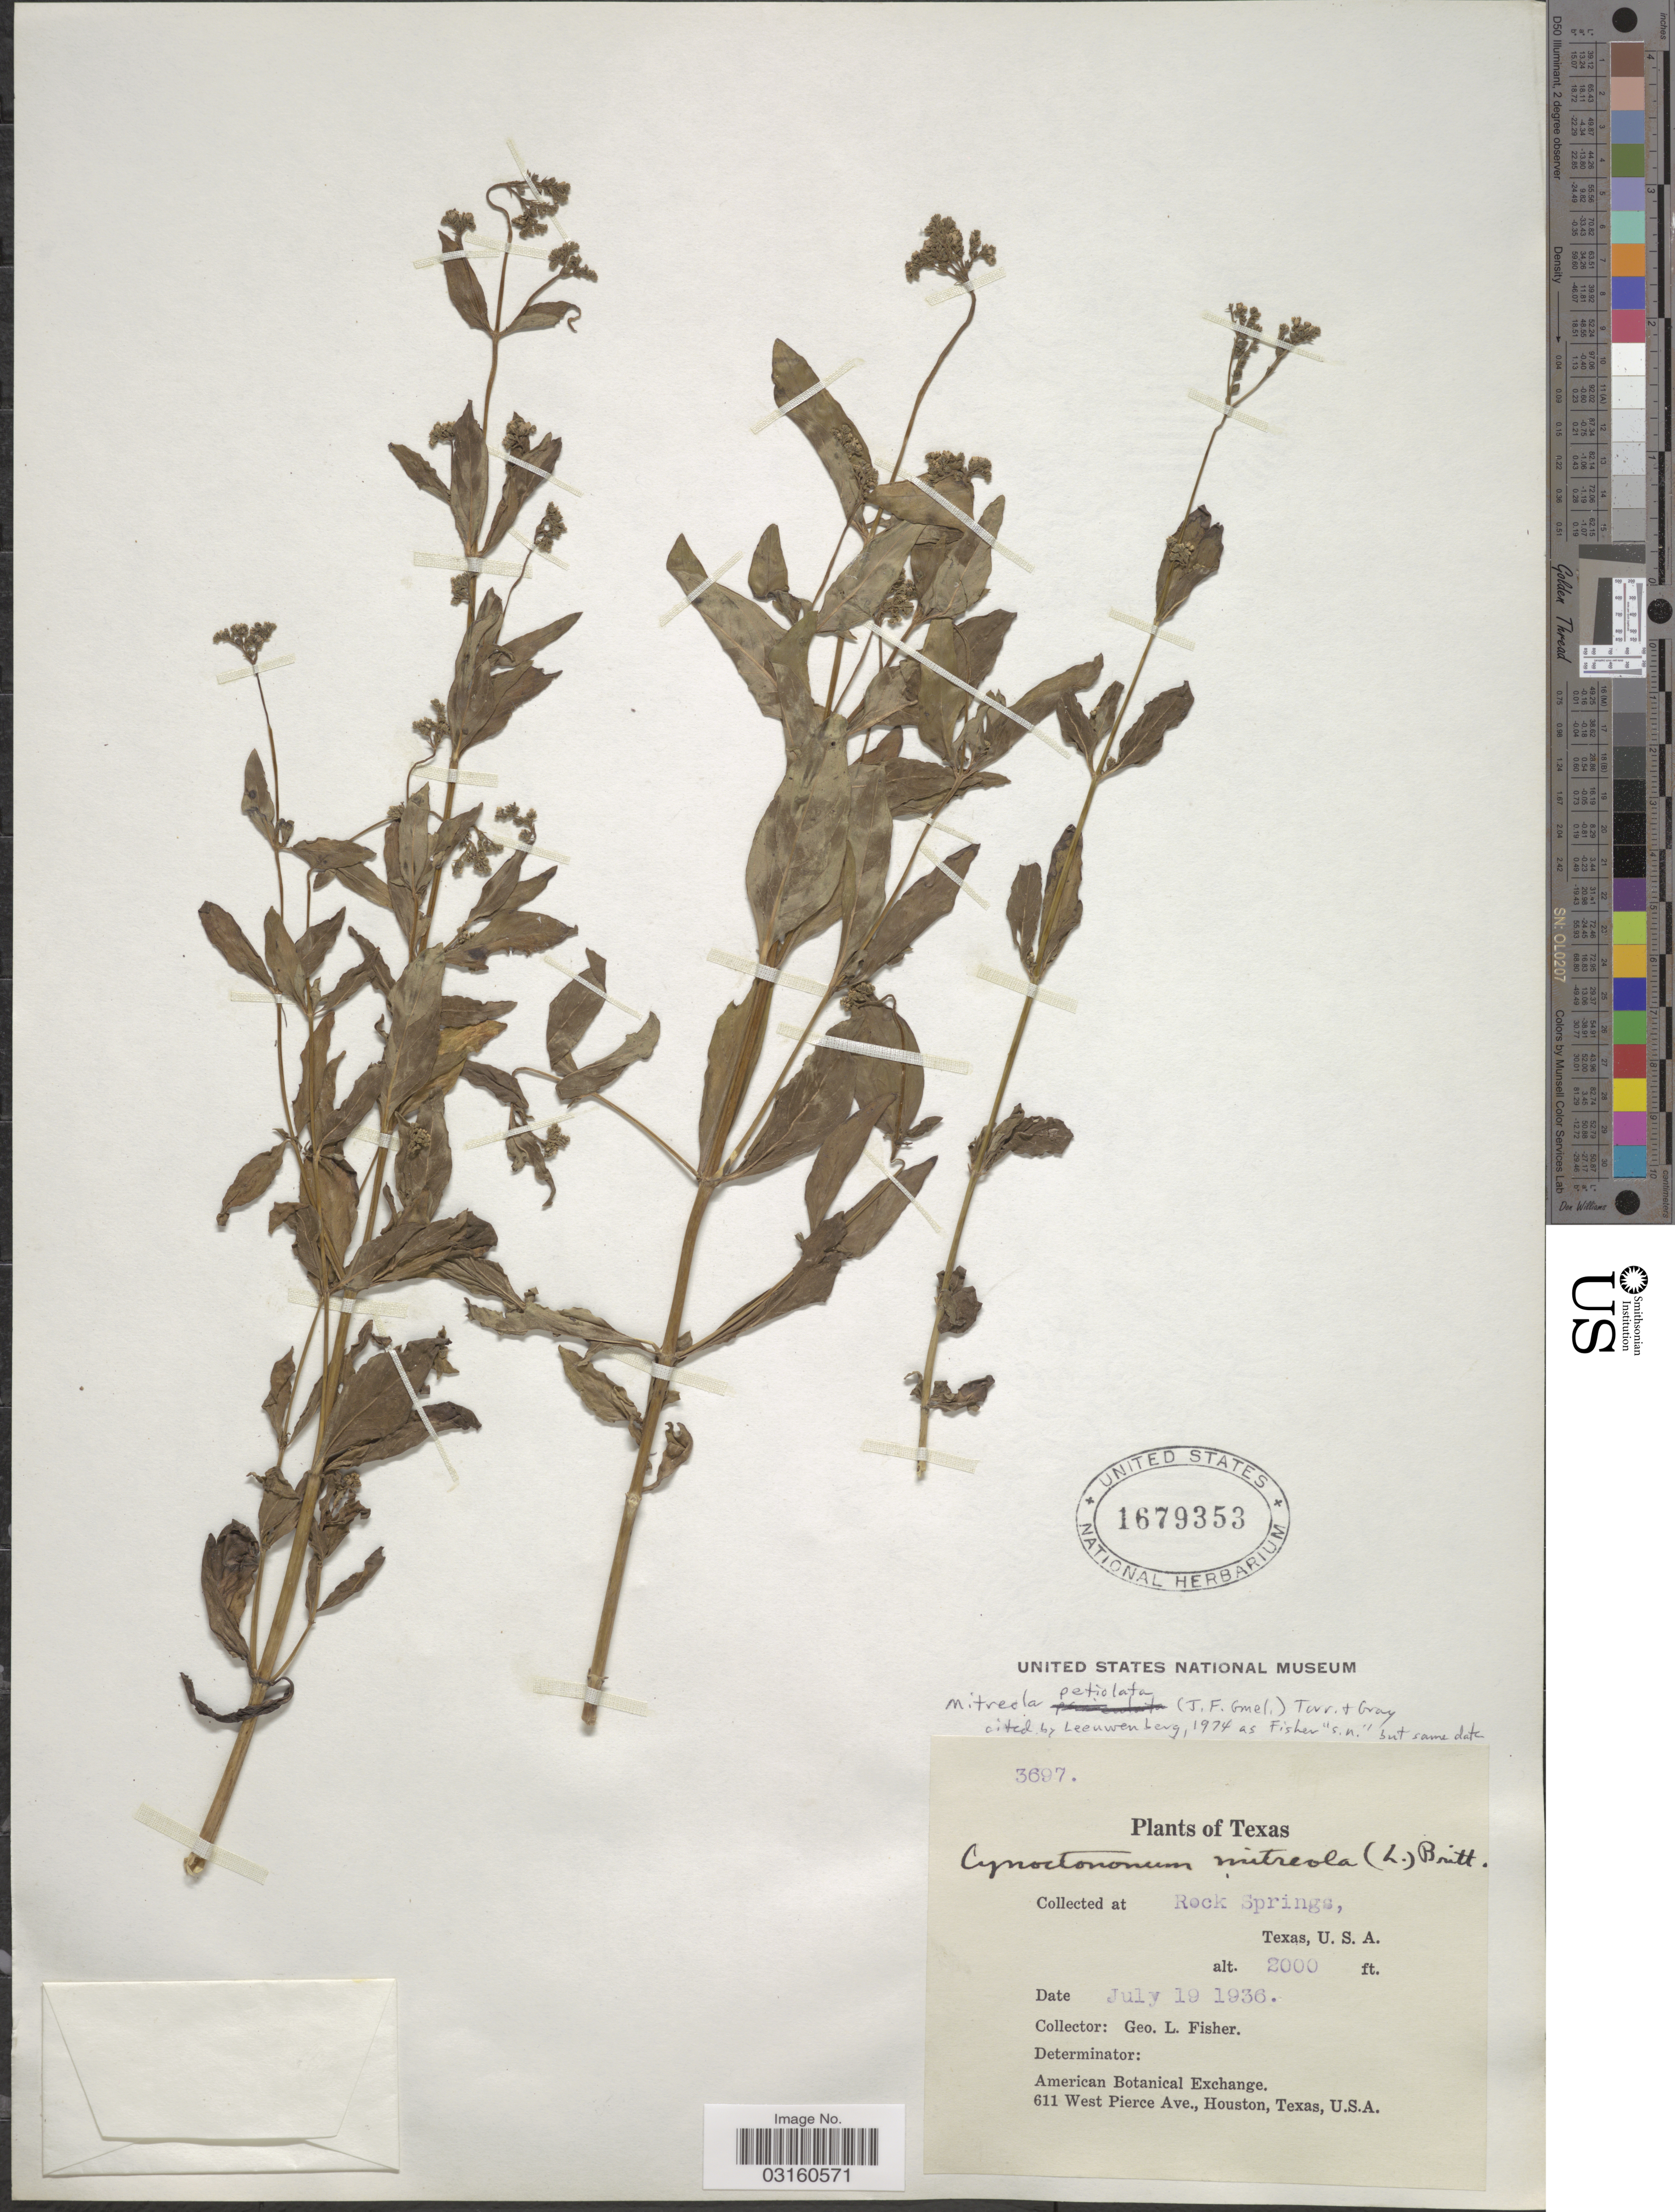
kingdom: Plantae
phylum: Tracheophyta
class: Magnoliopsida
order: Gentianales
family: Loganiaceae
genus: Mitreola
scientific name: Mitreola petiolata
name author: (J.F. Gmel.) Torr. & A. Gray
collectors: G. L. Fisher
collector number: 3697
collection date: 1936-07-19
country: United States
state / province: Texas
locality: Rock Springs.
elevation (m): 610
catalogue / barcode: US 1679353